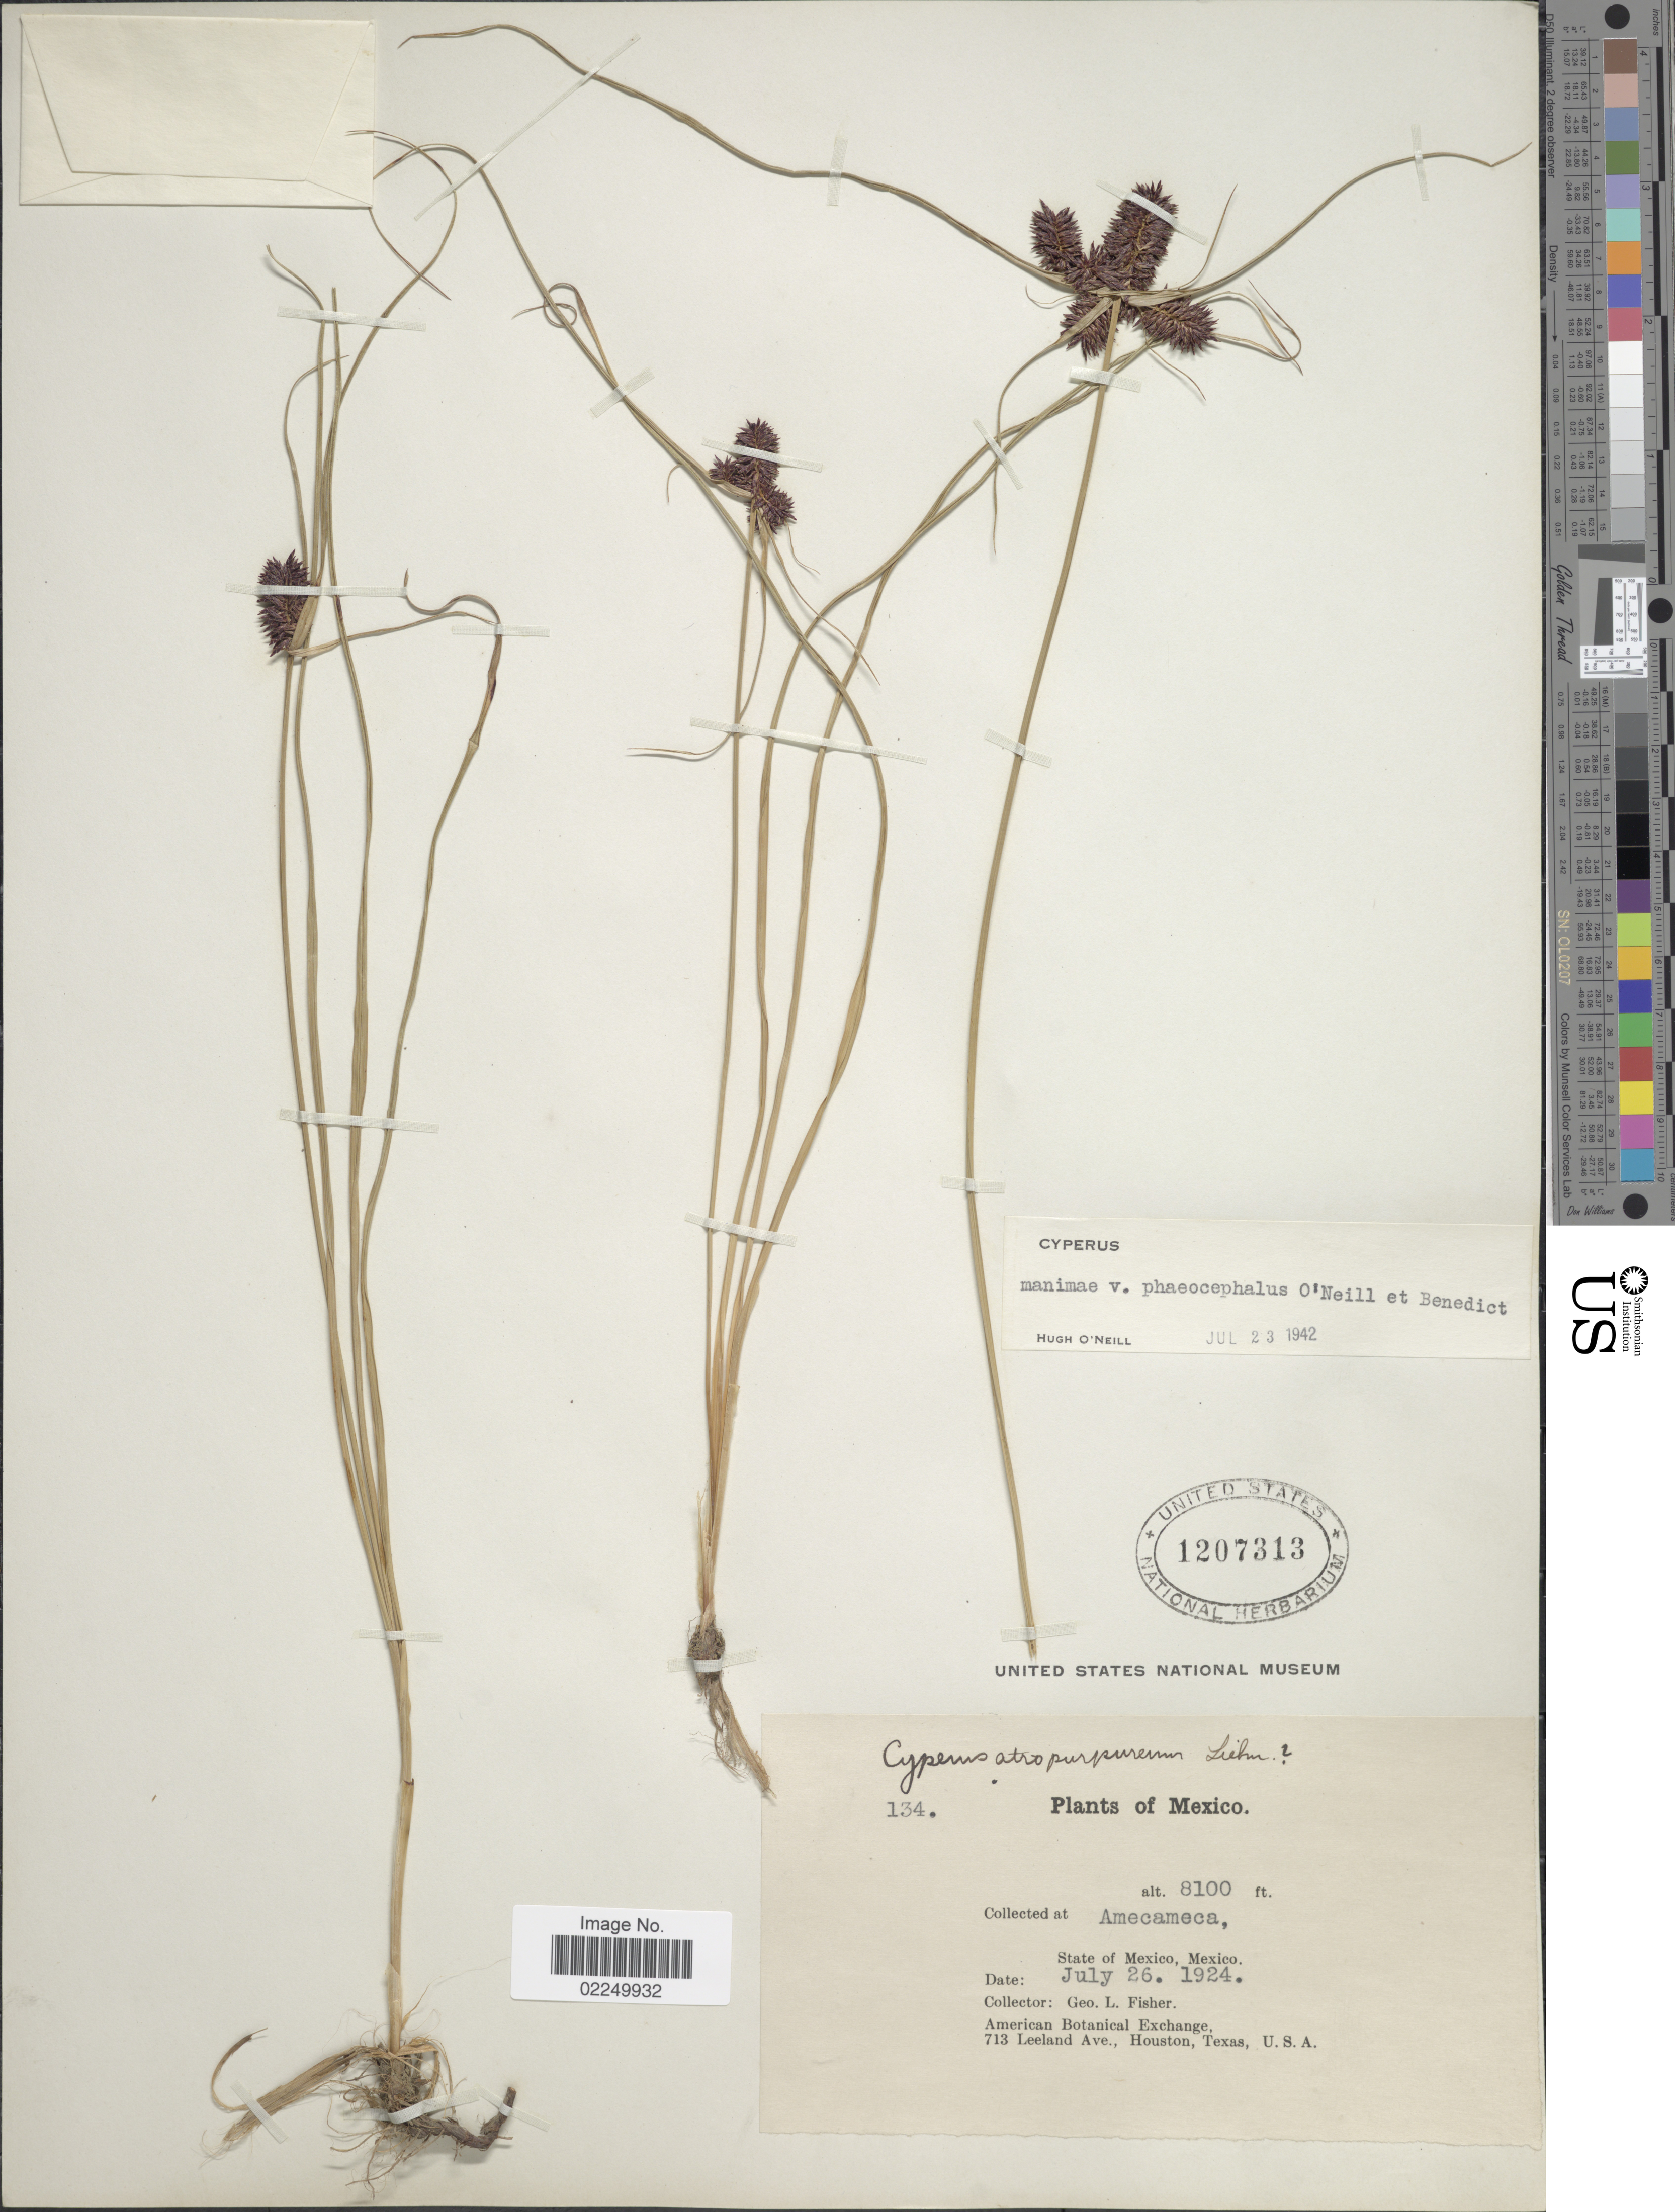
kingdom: Plantae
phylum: Tracheophyta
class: Liliopsida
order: Poales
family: Cyperaceae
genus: Cyperus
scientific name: Cyperus manimae var. manimae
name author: Kunth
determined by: Strong, Mark T., (BOT), Smithsonian Institution - National Museum of Natural History (UNITED STATES)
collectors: G. L. Fisher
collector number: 134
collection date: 1924-07-26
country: Mexico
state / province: México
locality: Amecameca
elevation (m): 2469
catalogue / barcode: US 1207313